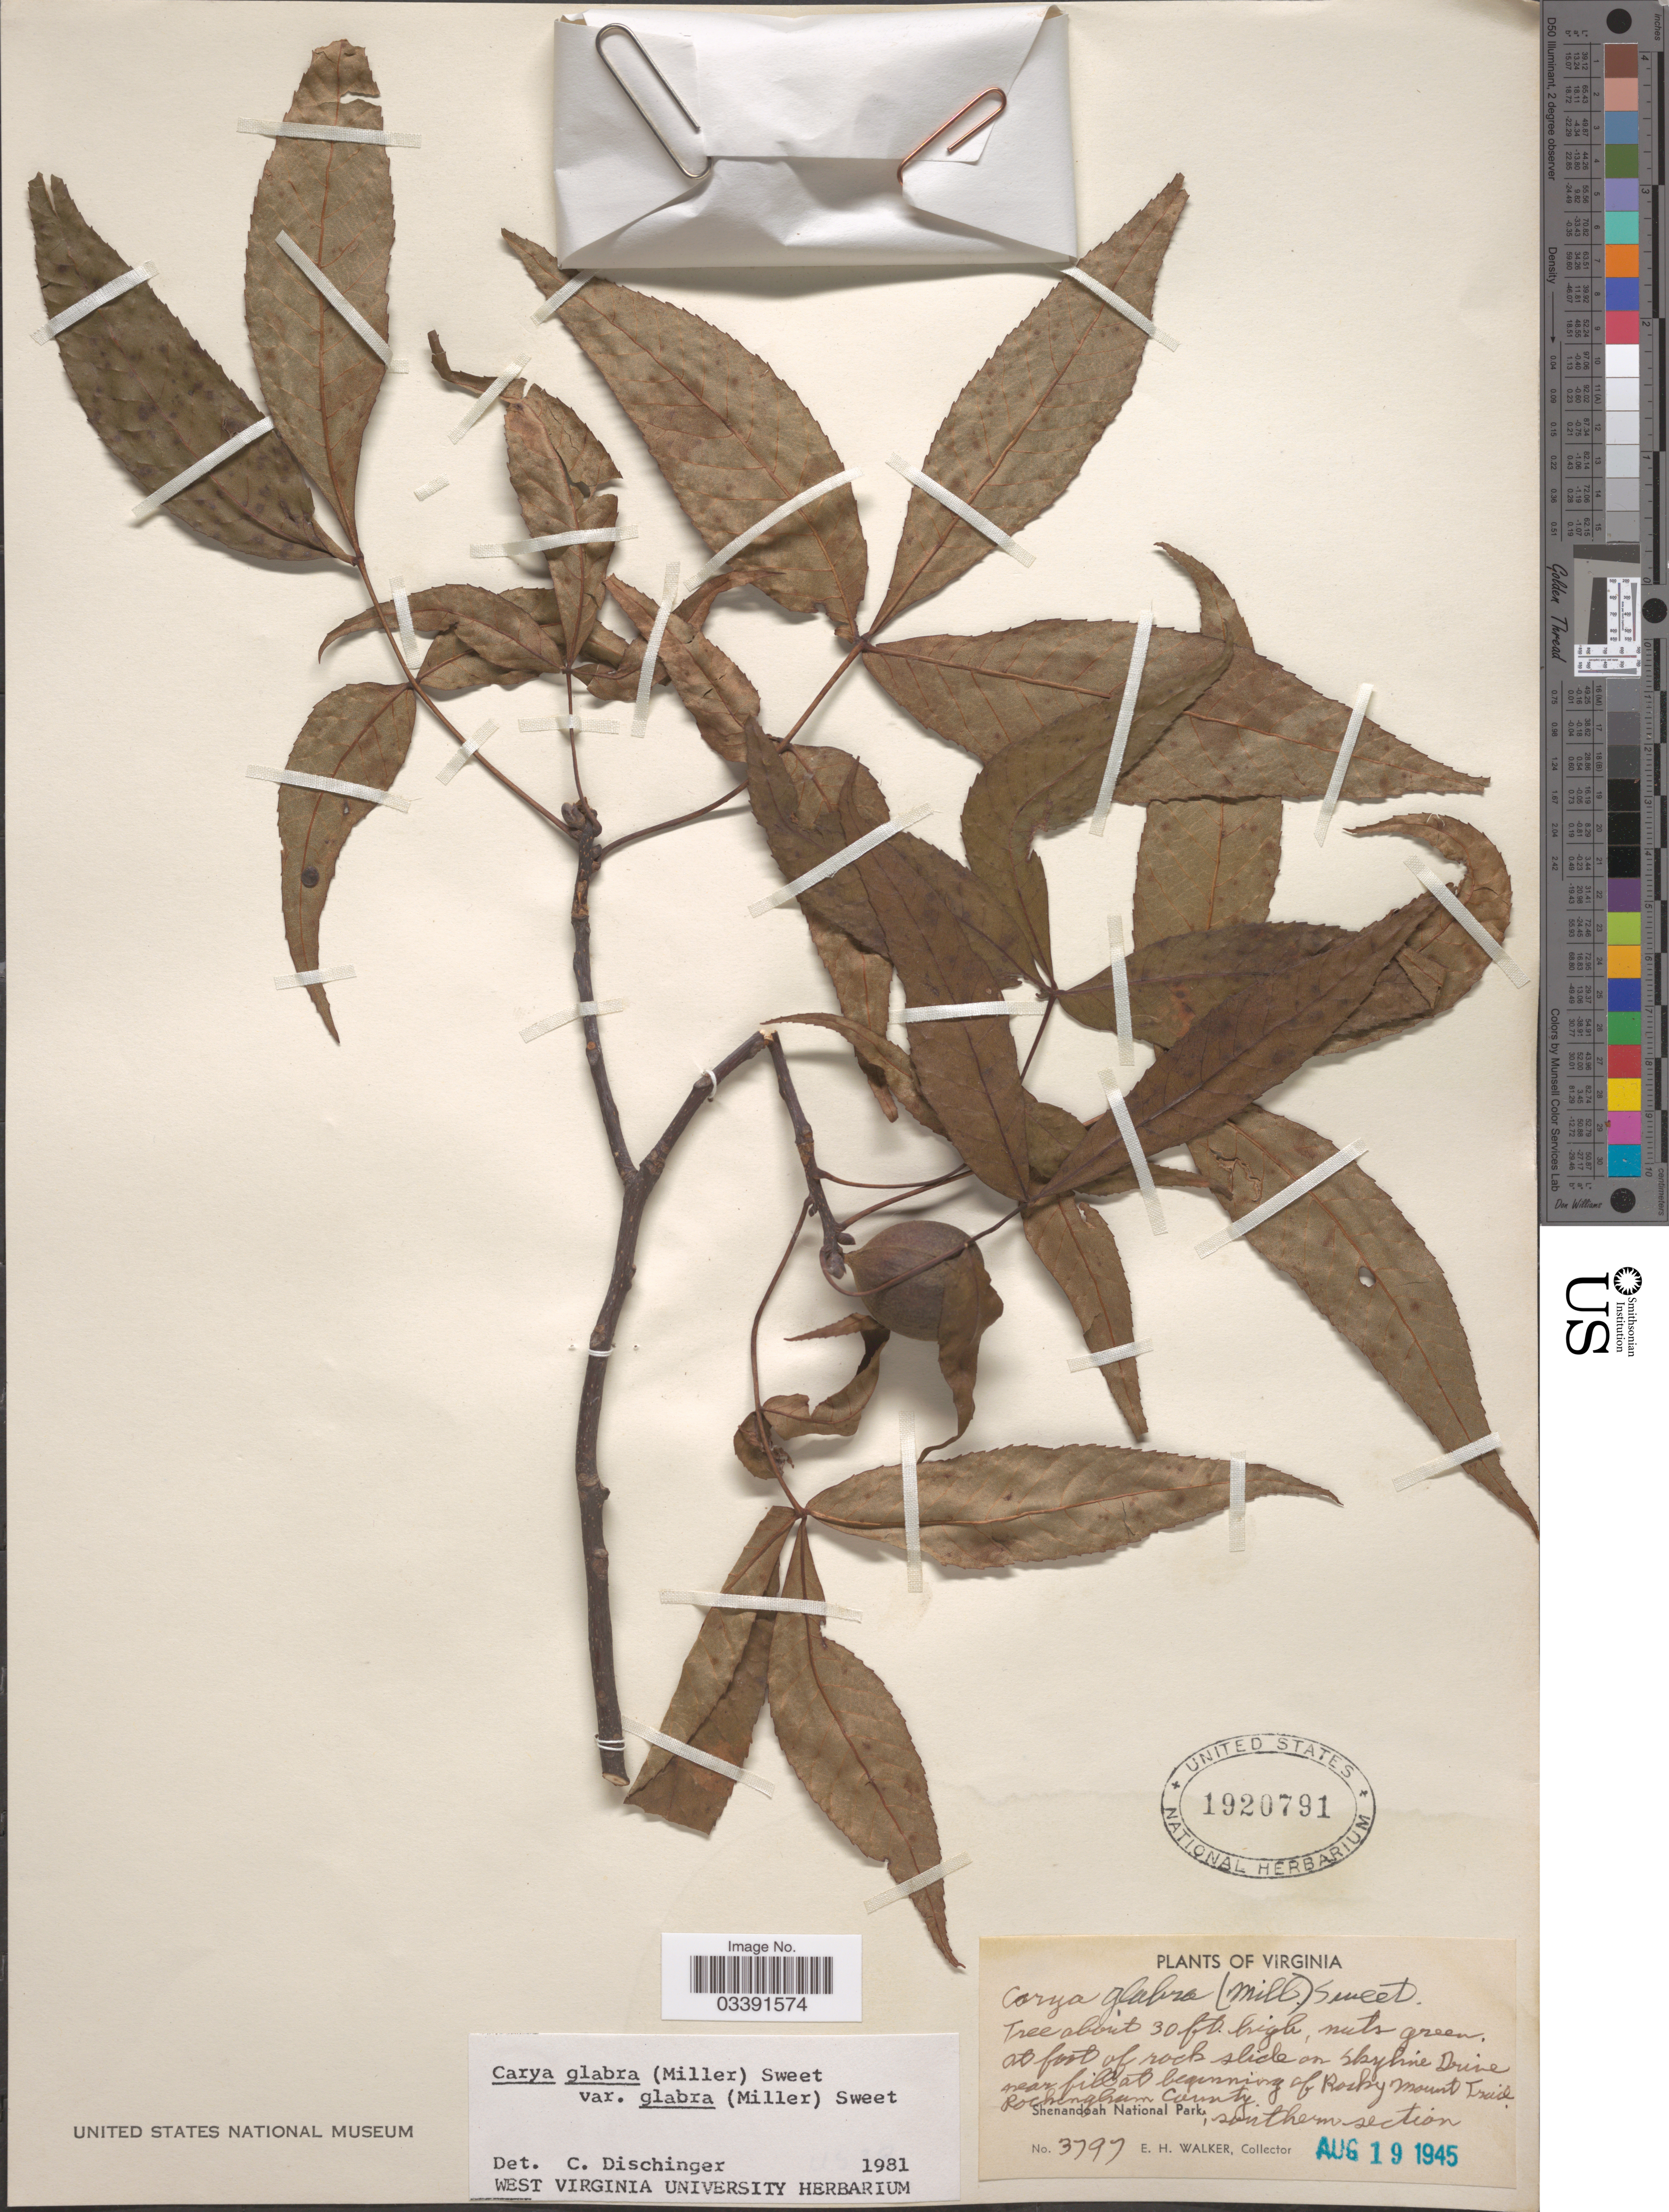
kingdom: Plantae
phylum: Tracheophyta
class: Magnoliopsida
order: Fagales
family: Juglandaceae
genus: Carya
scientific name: Carya glabra var. glabra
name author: (Mill.) Sweet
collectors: E. H. Walker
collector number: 3797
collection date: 1945-08-19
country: United States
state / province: Virginia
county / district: Rockingham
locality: At foot of rock slide on Skyline Drive near fill at beginning of Rocky Mount Trail. Rochengham County.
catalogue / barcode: US 1920791